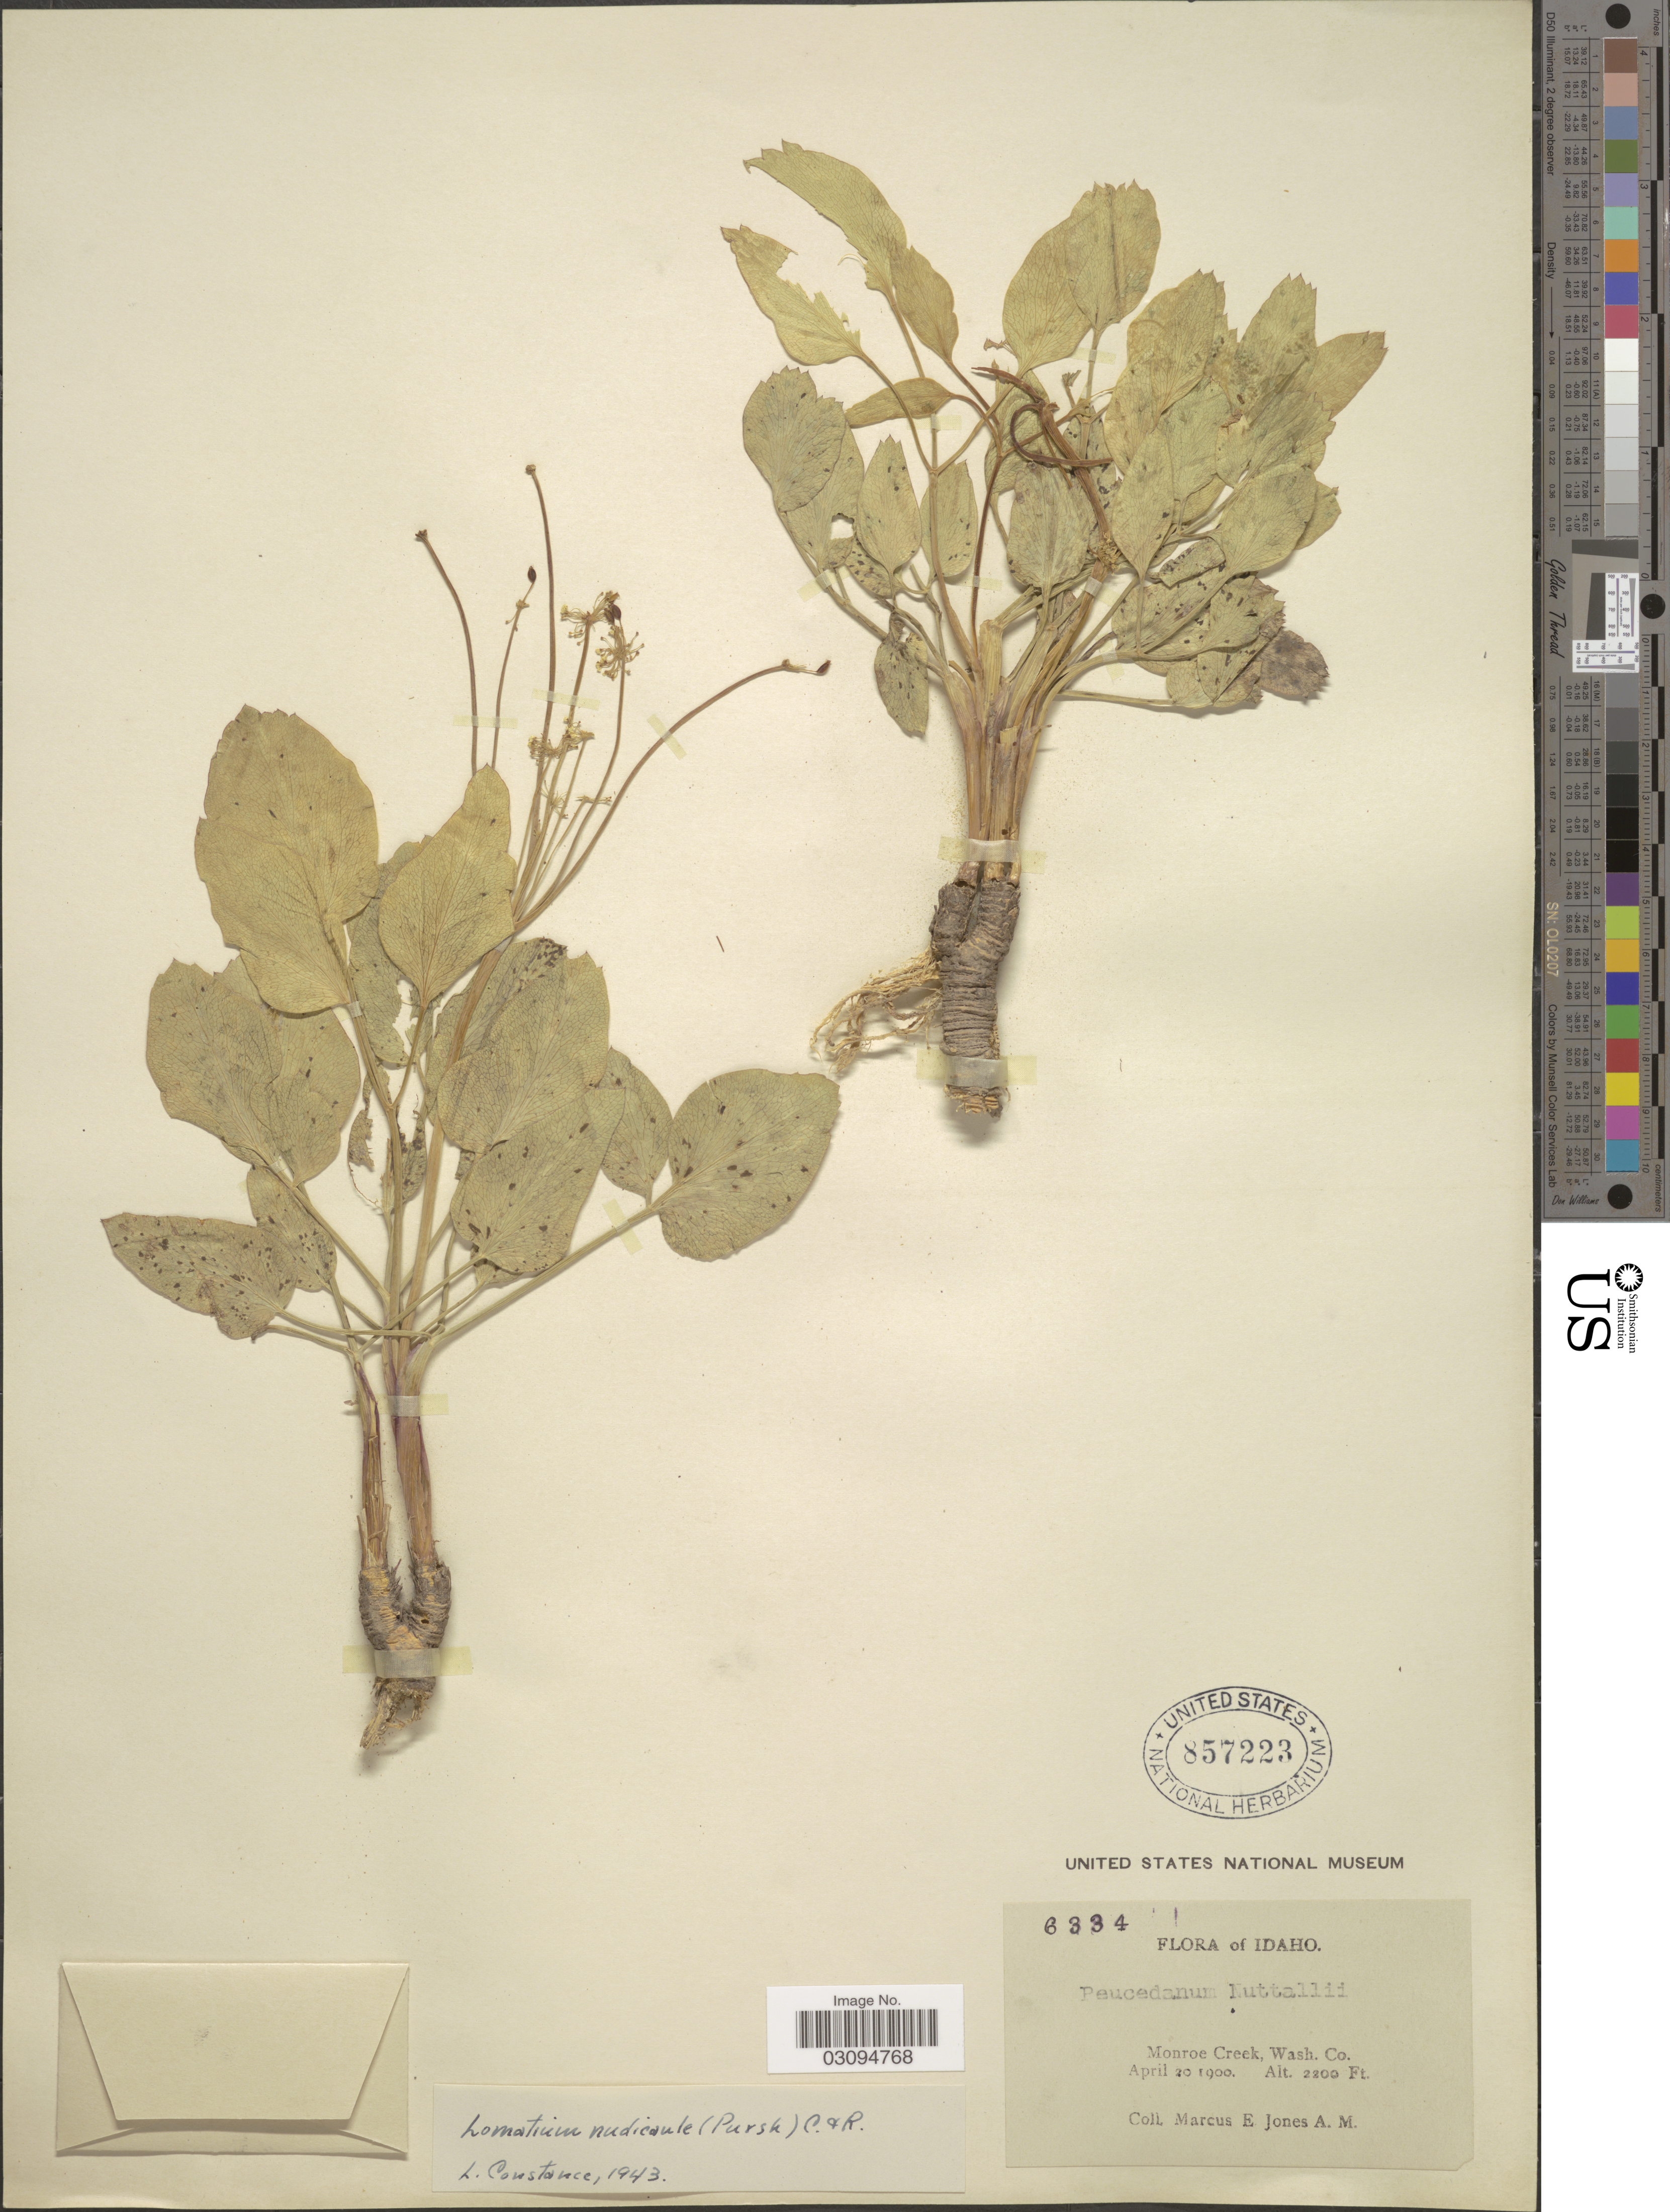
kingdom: Plantae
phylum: Tracheophyta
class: Magnoliopsida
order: Apiales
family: Apiaceae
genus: Lomatium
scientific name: Lomatium nudicaule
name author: (Pursh) J.M. Coult. & Rose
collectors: M. E. Jones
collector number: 6334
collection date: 1900-04-20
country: United States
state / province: Idaho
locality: Monroe Creek, Wash. Co.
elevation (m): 671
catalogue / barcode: US 857223